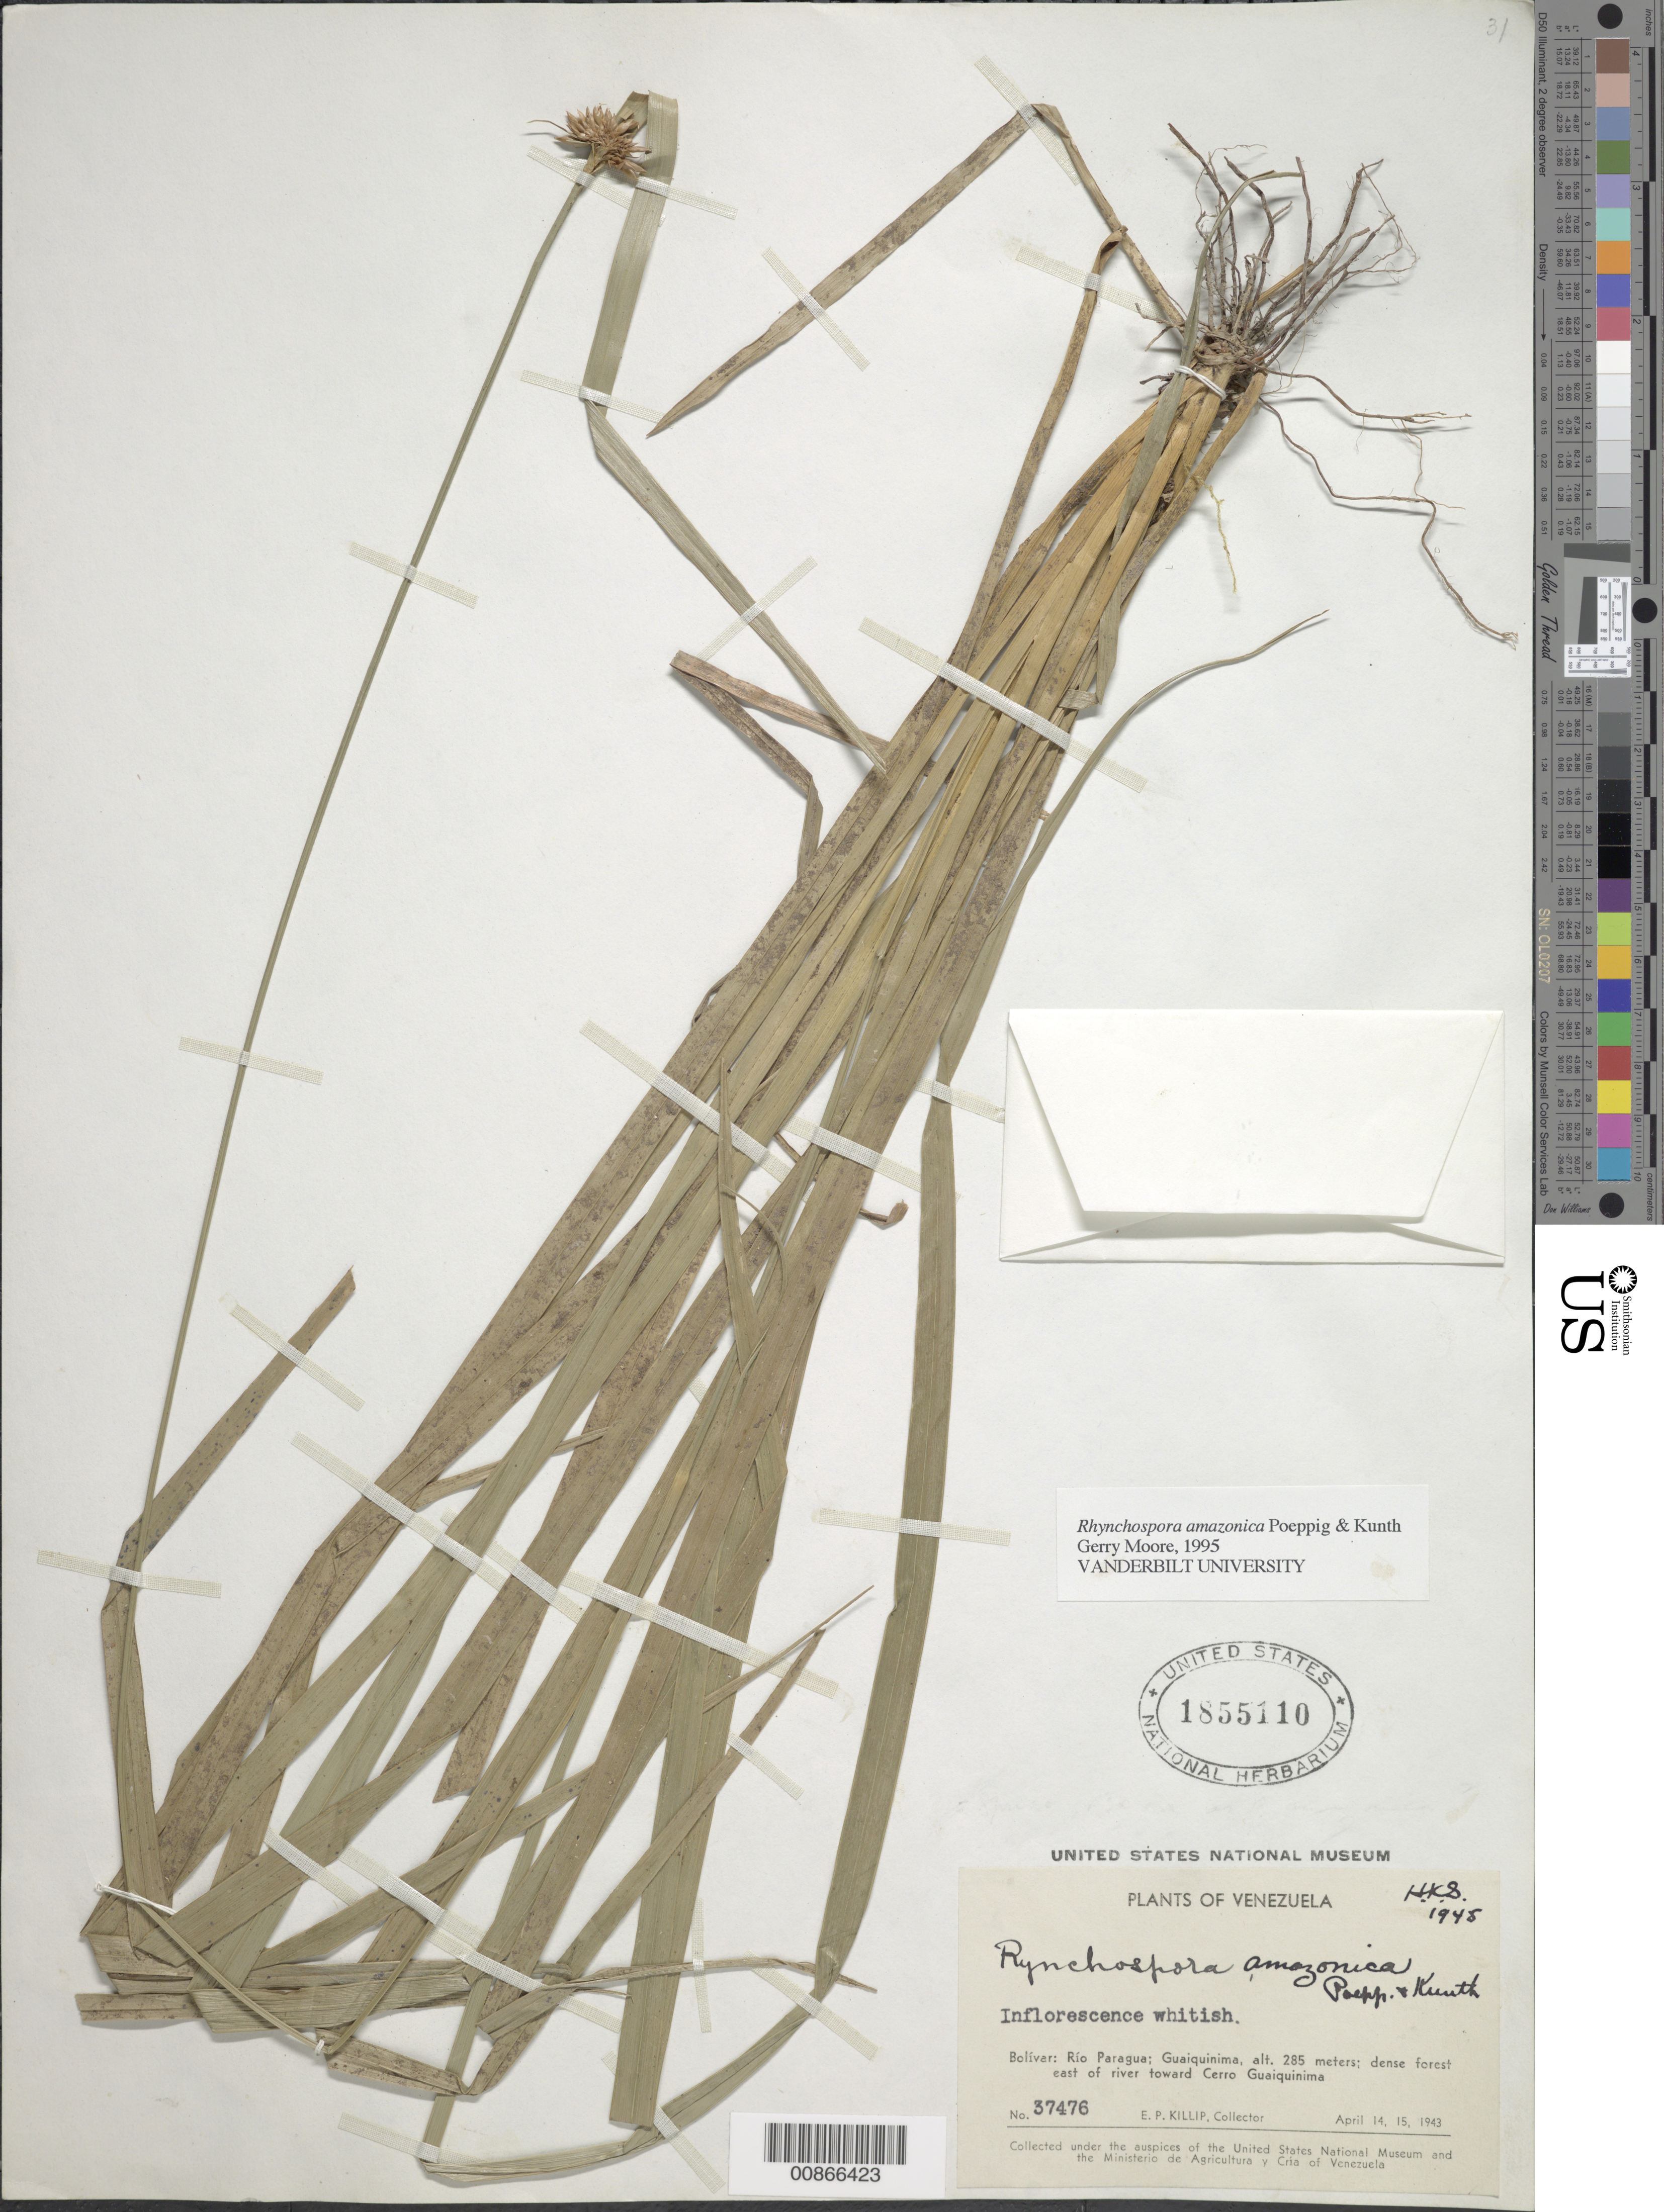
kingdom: Plantae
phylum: Tracheophyta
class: Liliopsida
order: Poales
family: Cyperaceae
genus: Rhynchospora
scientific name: Rhynchospora amazonica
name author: Poepp. & Kunth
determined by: Moore, G. T.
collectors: E. P. Killip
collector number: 37476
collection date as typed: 14-Apr-43 to 15-Apr-43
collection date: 1943-04-14/1943-04-15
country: Venezuela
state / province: Bolívar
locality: Guaiquinima, Río Paragua, E of river toward Cerro Guaiquinima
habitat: Dense forest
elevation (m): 285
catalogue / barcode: US 1855110